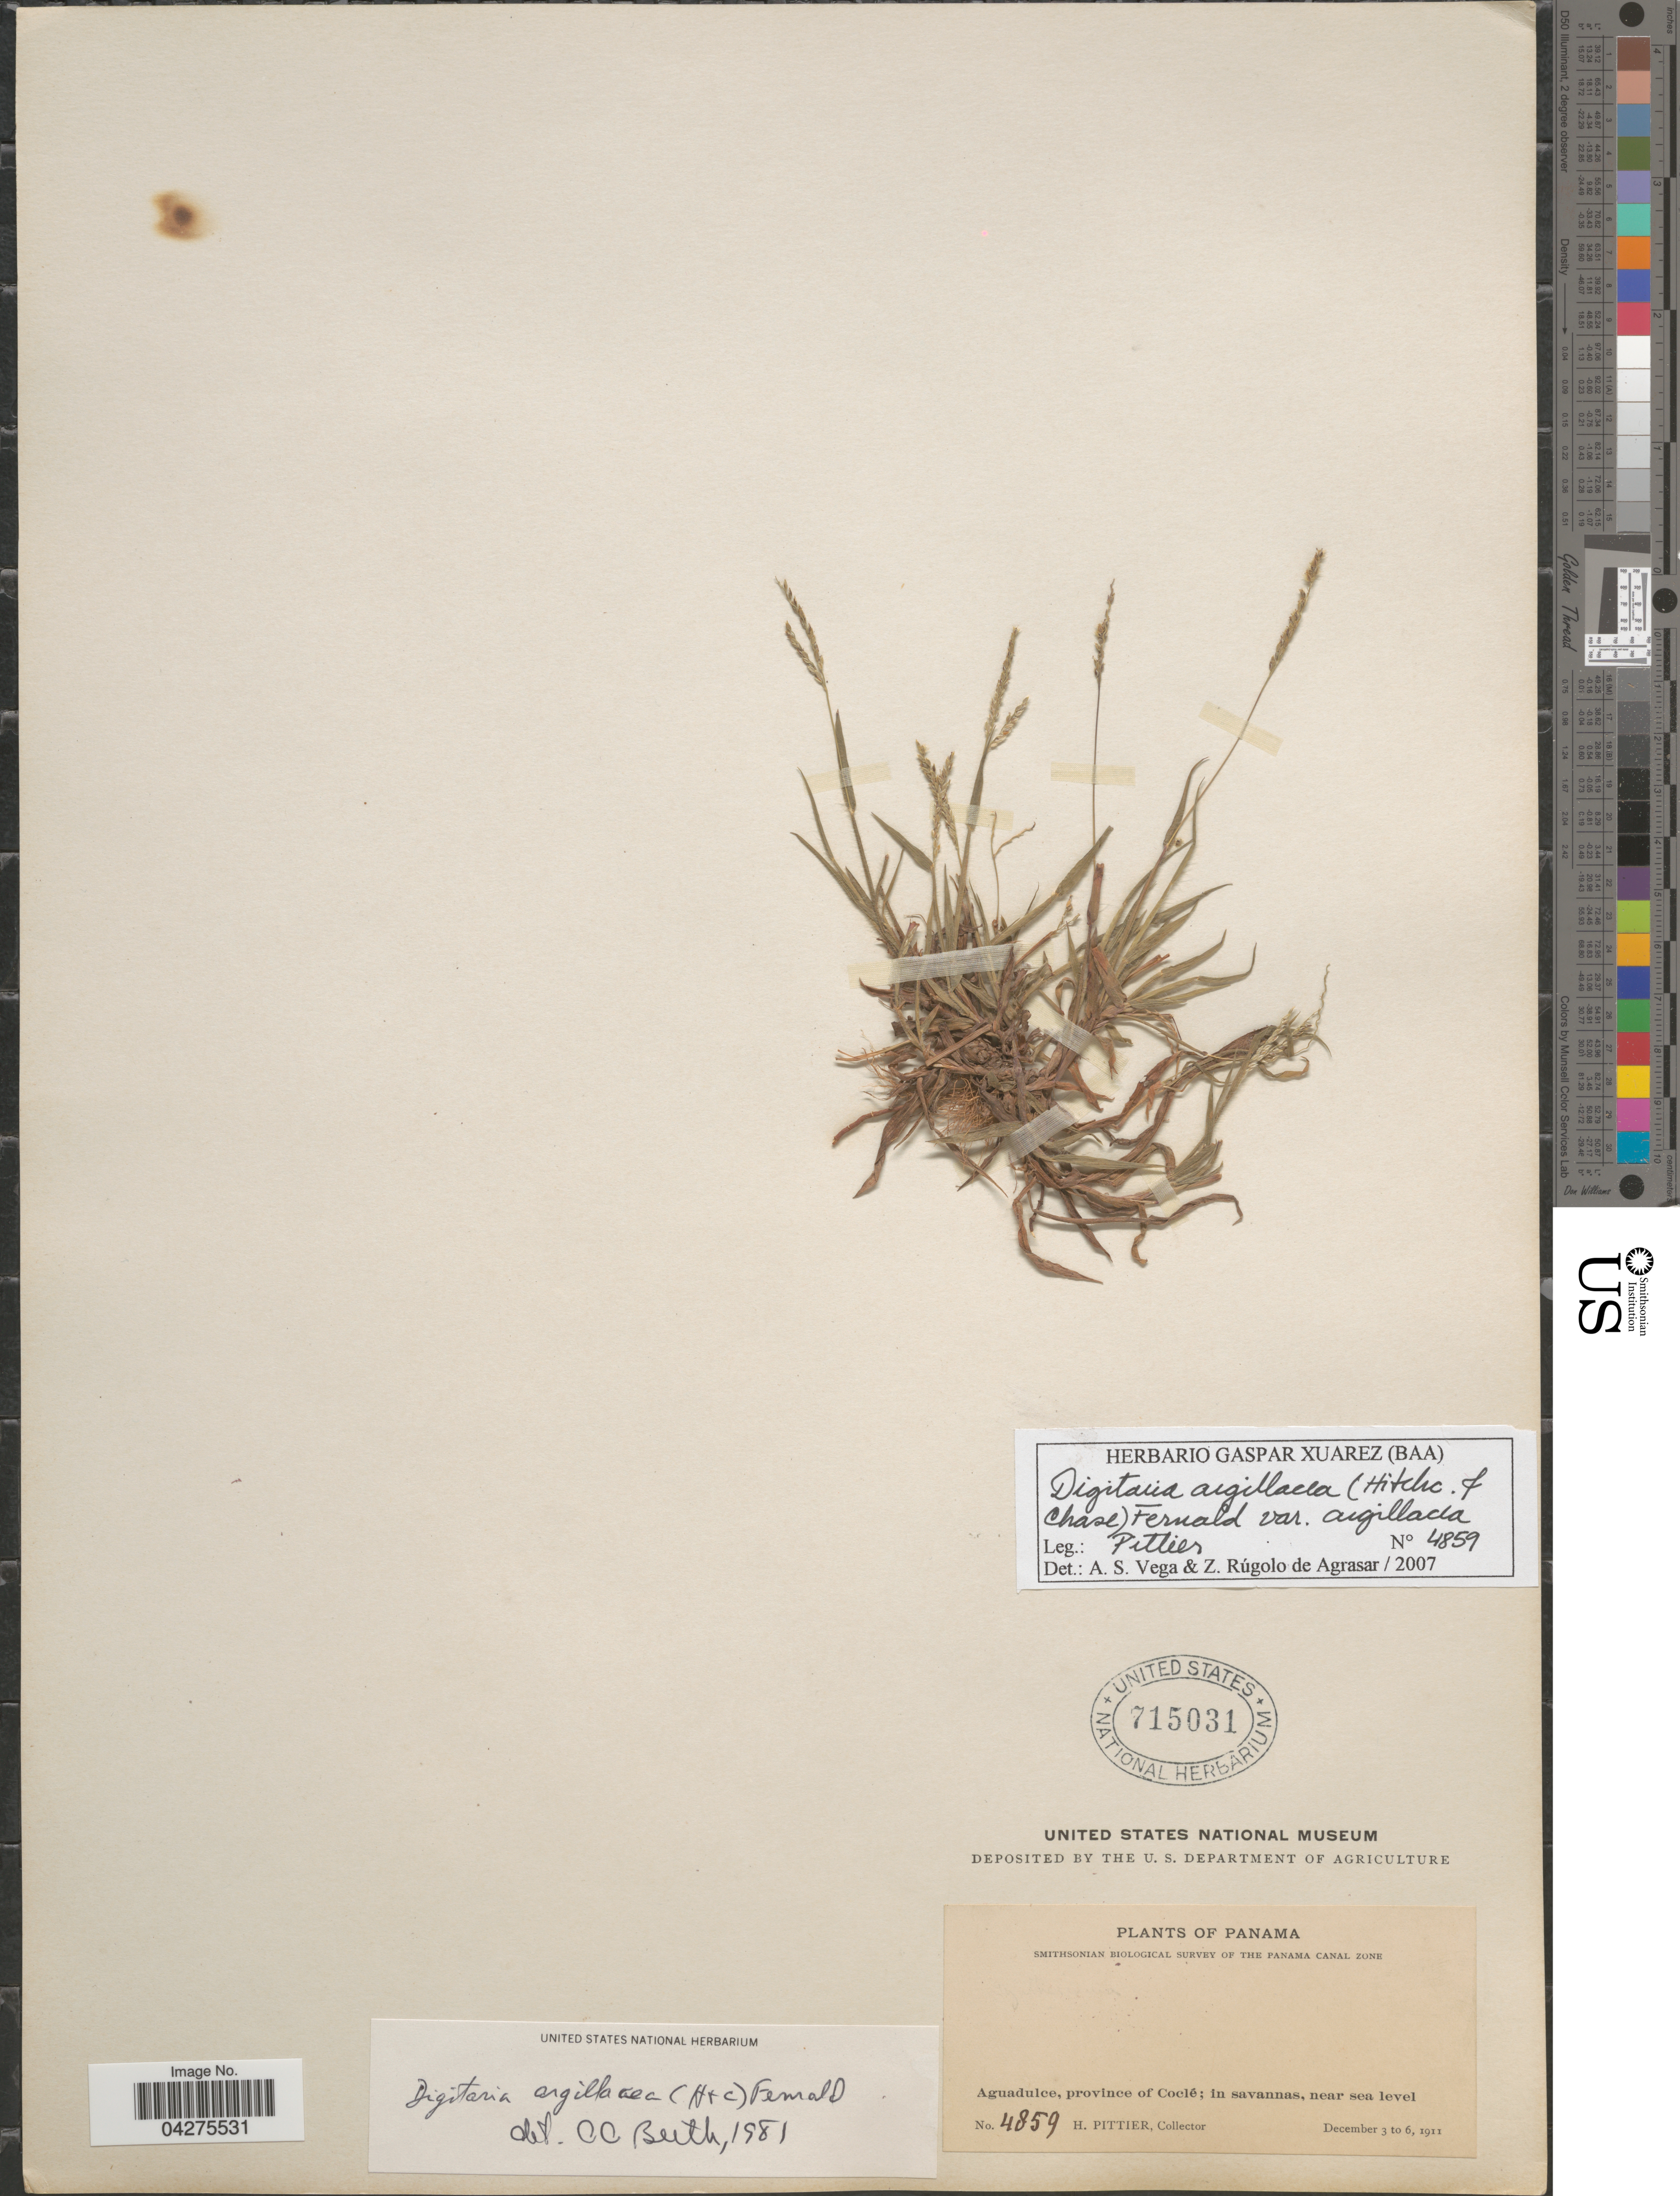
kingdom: Plantae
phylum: Tracheophyta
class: Liliopsida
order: Poales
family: Poaceae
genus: Digitaria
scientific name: Digitaria argillacea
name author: (Hitchc. & Chase) Fernald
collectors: H. F. Pittier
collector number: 4859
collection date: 1911-12-03/1911-12-06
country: Panama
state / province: Cocle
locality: Smithsonian Biological Survey of the Panama Canal Zone. Aguadulce.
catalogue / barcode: US 715031